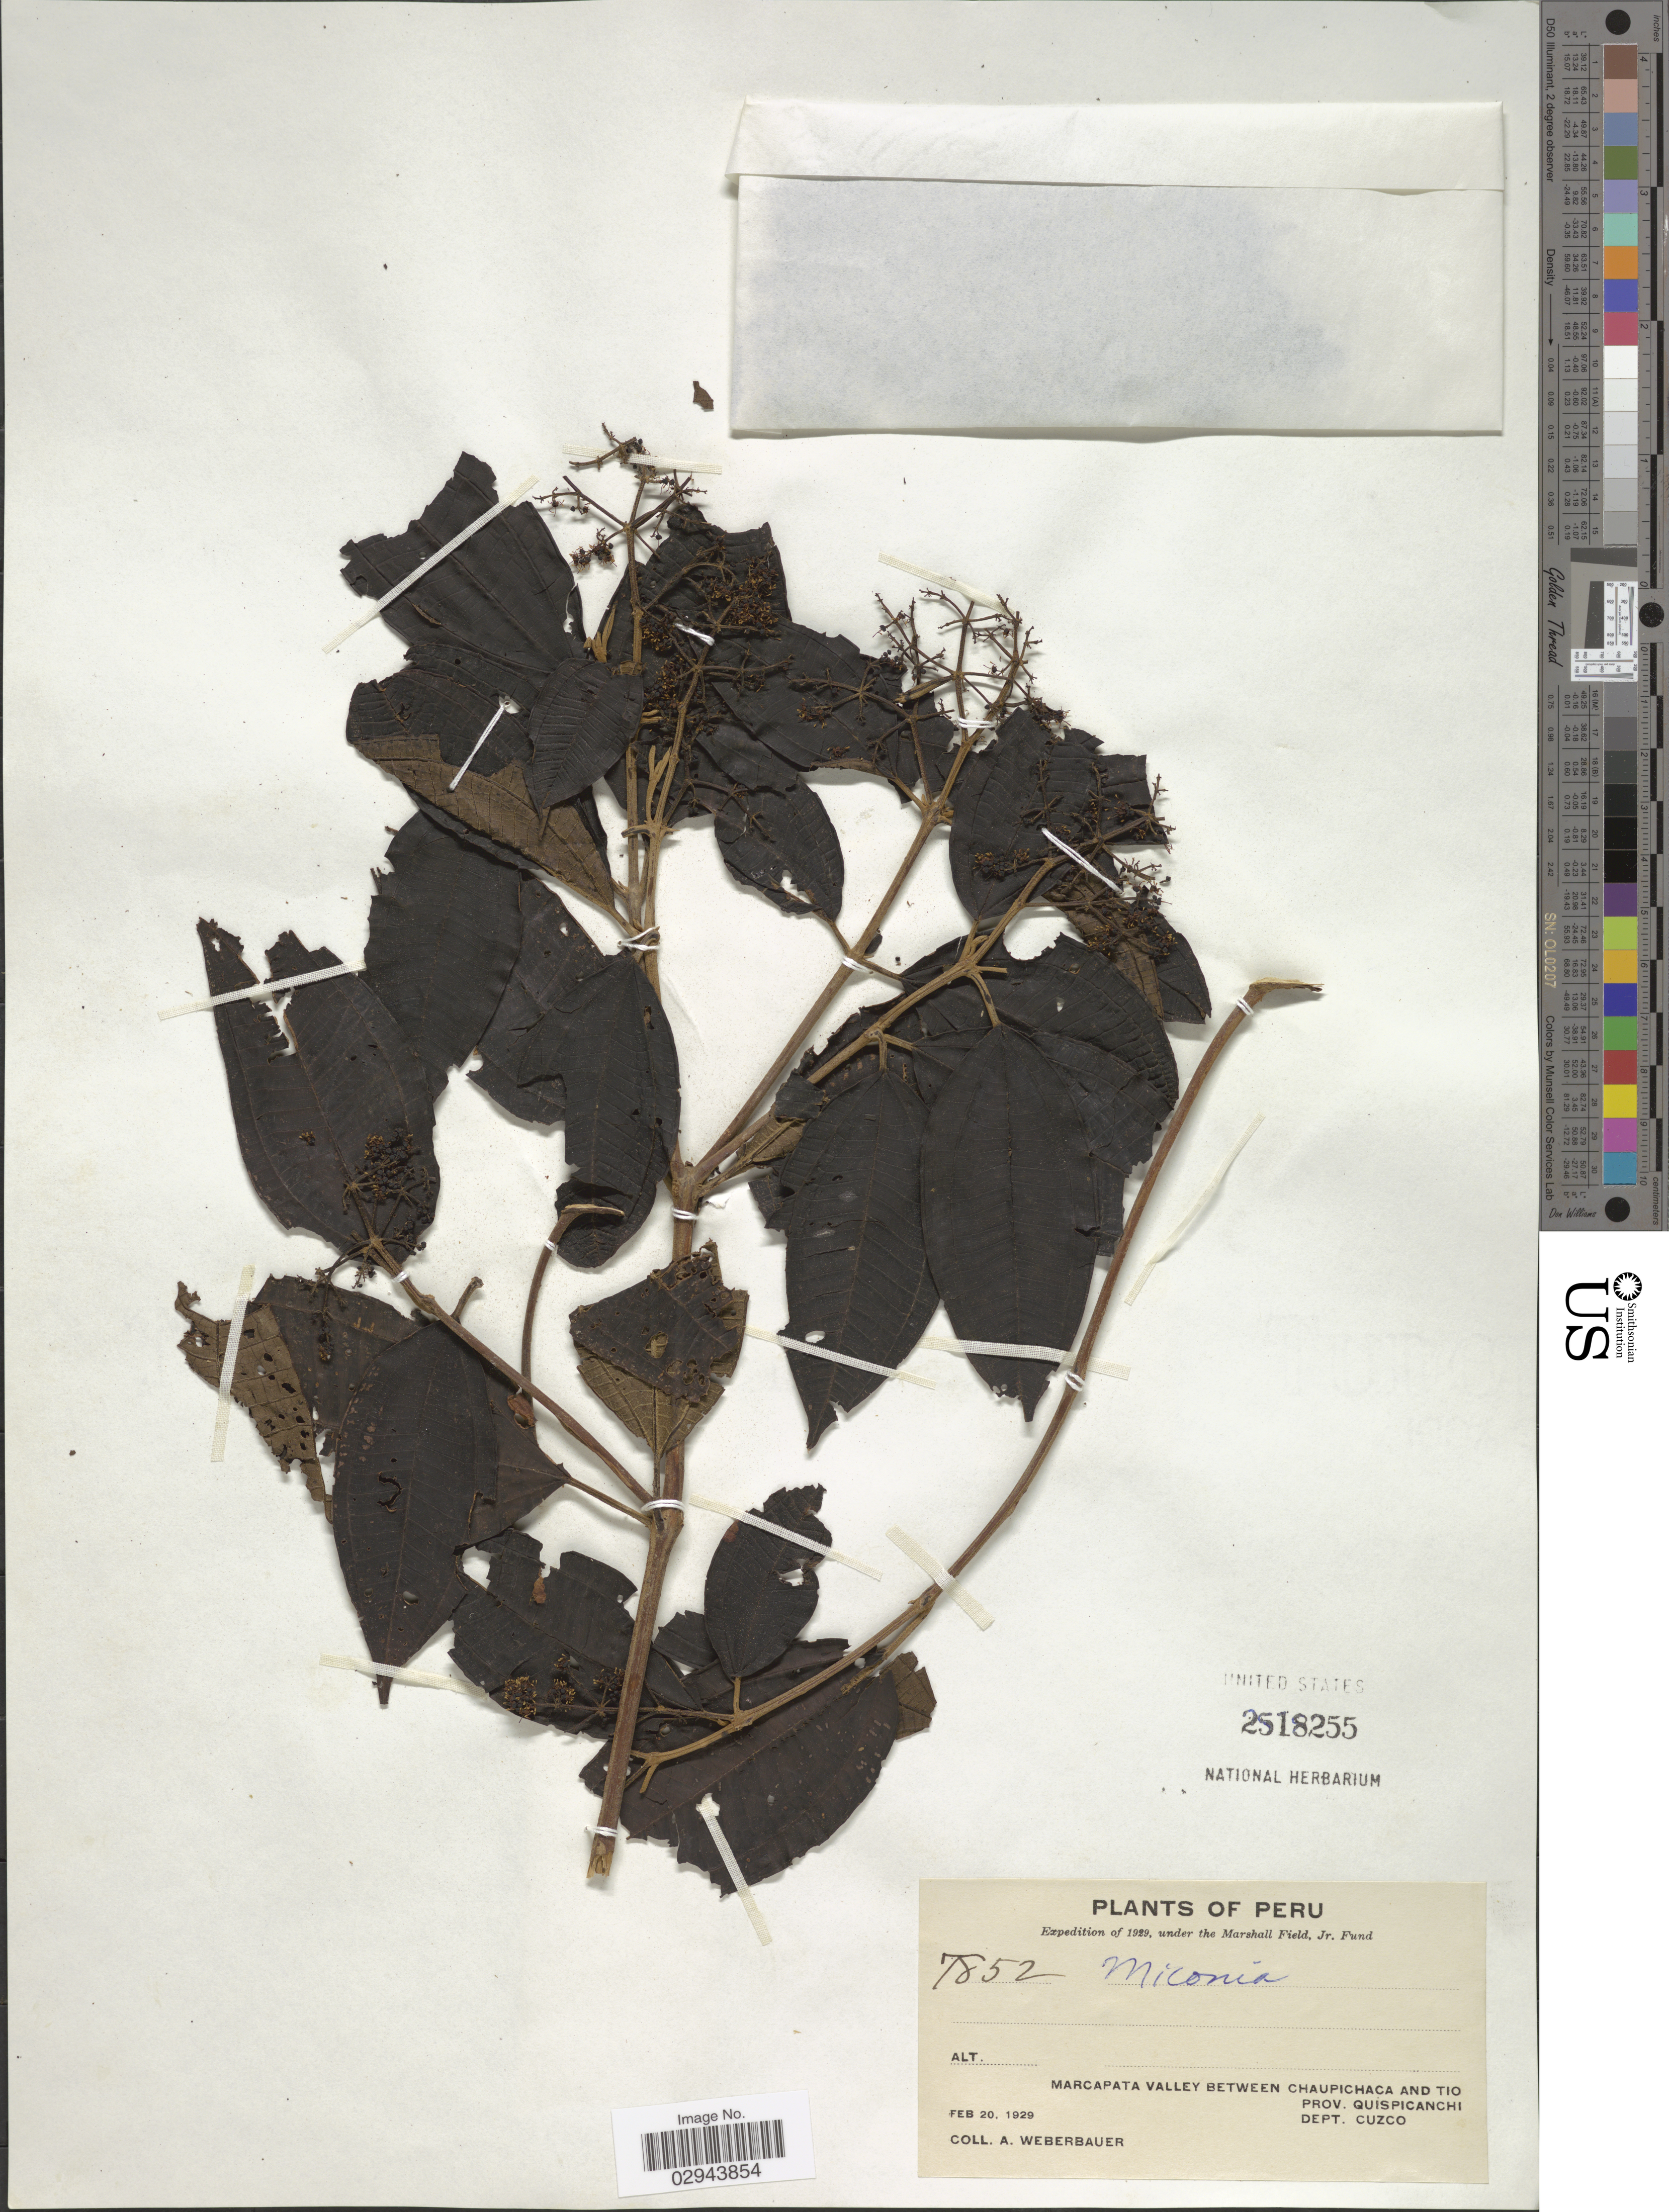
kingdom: Plantae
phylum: Tracheophyta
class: Magnoliopsida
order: Myrtales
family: Melastomataceae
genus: Miconia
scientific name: Miconia ternatifolia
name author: Triana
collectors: A. Weberbauer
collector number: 7852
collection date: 1929-02-20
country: Peru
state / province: Cusco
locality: Marcapata Valley between Chaupichaca and Tio. Prov. Quispicanchi. Dept. Cuzco.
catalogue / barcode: US 2518255